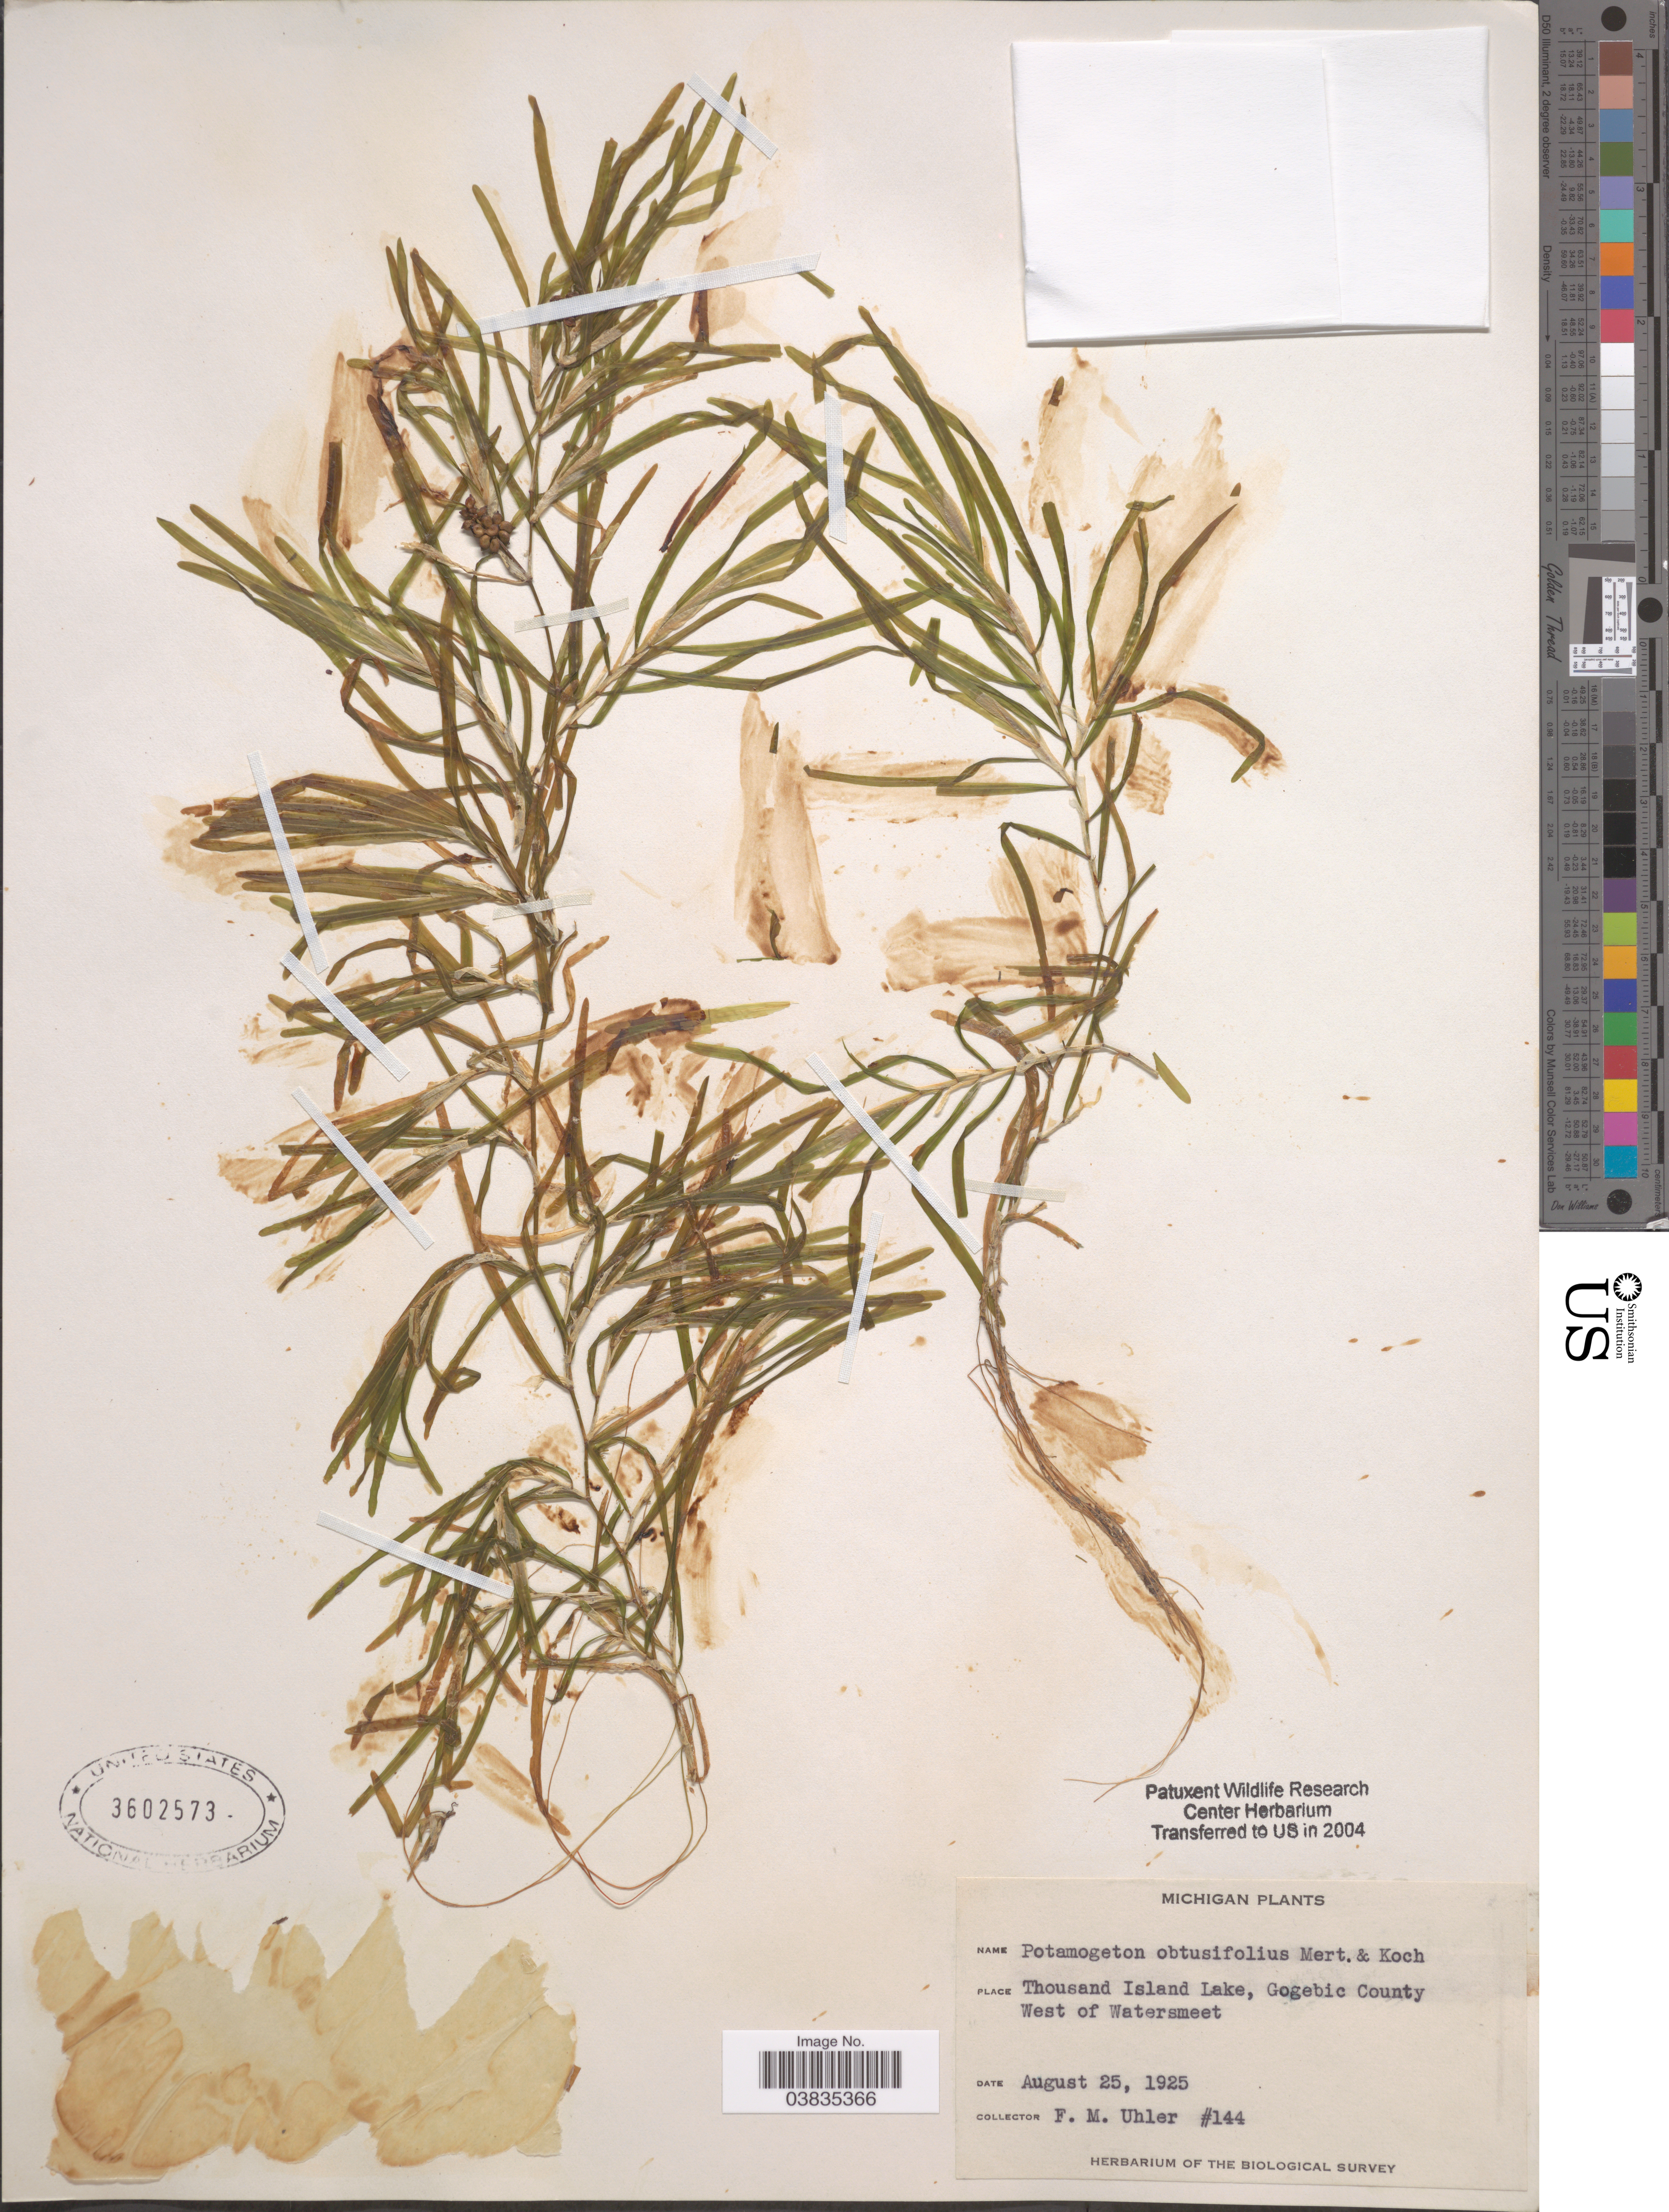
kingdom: Plantae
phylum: Tracheophyta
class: Liliopsida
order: Alismatales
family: Potamogetonaceae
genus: Potamogeton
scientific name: Potamogeton obtusifolius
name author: Mert. & W.D.J. Koch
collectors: F. M. Uhler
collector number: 144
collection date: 1925-08-25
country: United States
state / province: Michigan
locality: Thousand Island Lake, Gogebic County. West of Watersmeet.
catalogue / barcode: US 3602573